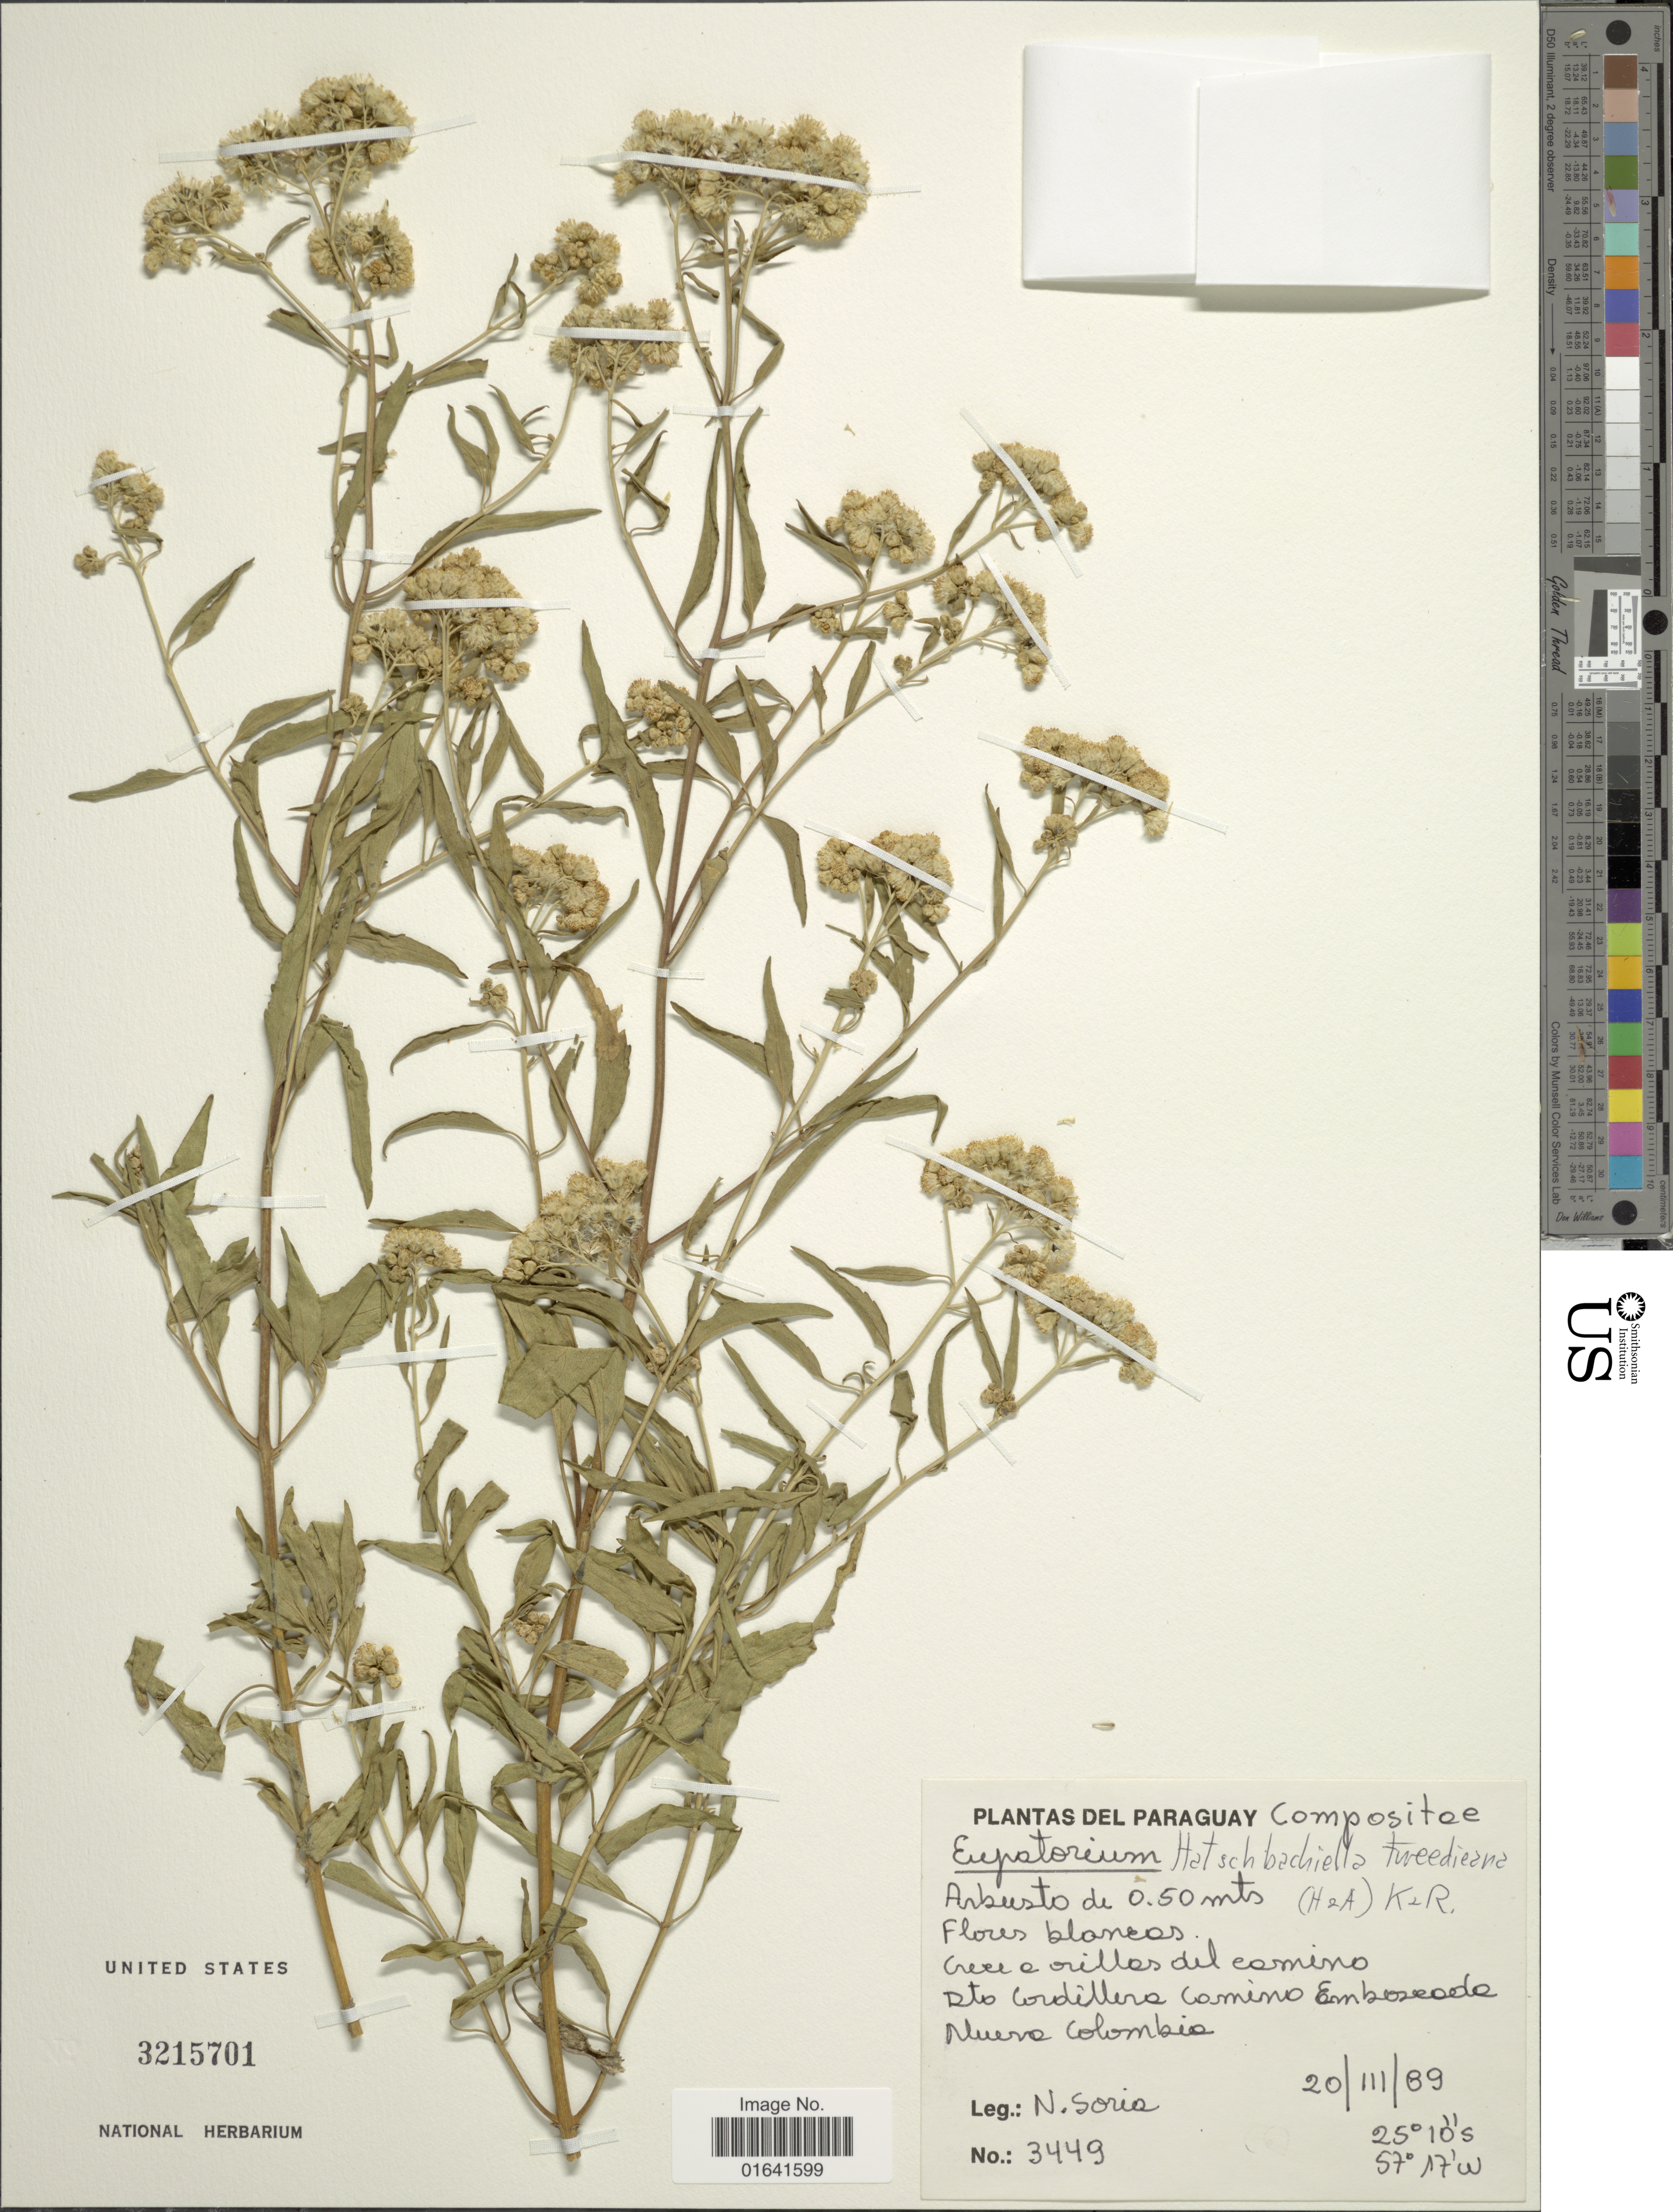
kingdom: Plantae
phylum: Tracheophyta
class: Magnoliopsida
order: Asterales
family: Asteraceae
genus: Hatschbachiella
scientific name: Hatschbachiella tweedieana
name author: (Hook. & Arn.) R.M. King & H. Rob.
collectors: N. Soria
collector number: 3449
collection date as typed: Transcribed d/m/y: 20/3/89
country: Paraguay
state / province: Cordillera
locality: Cerce a orilles del camino Dto Cordillera Camino Emboscada Nueva Colombia.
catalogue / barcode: US 3215701